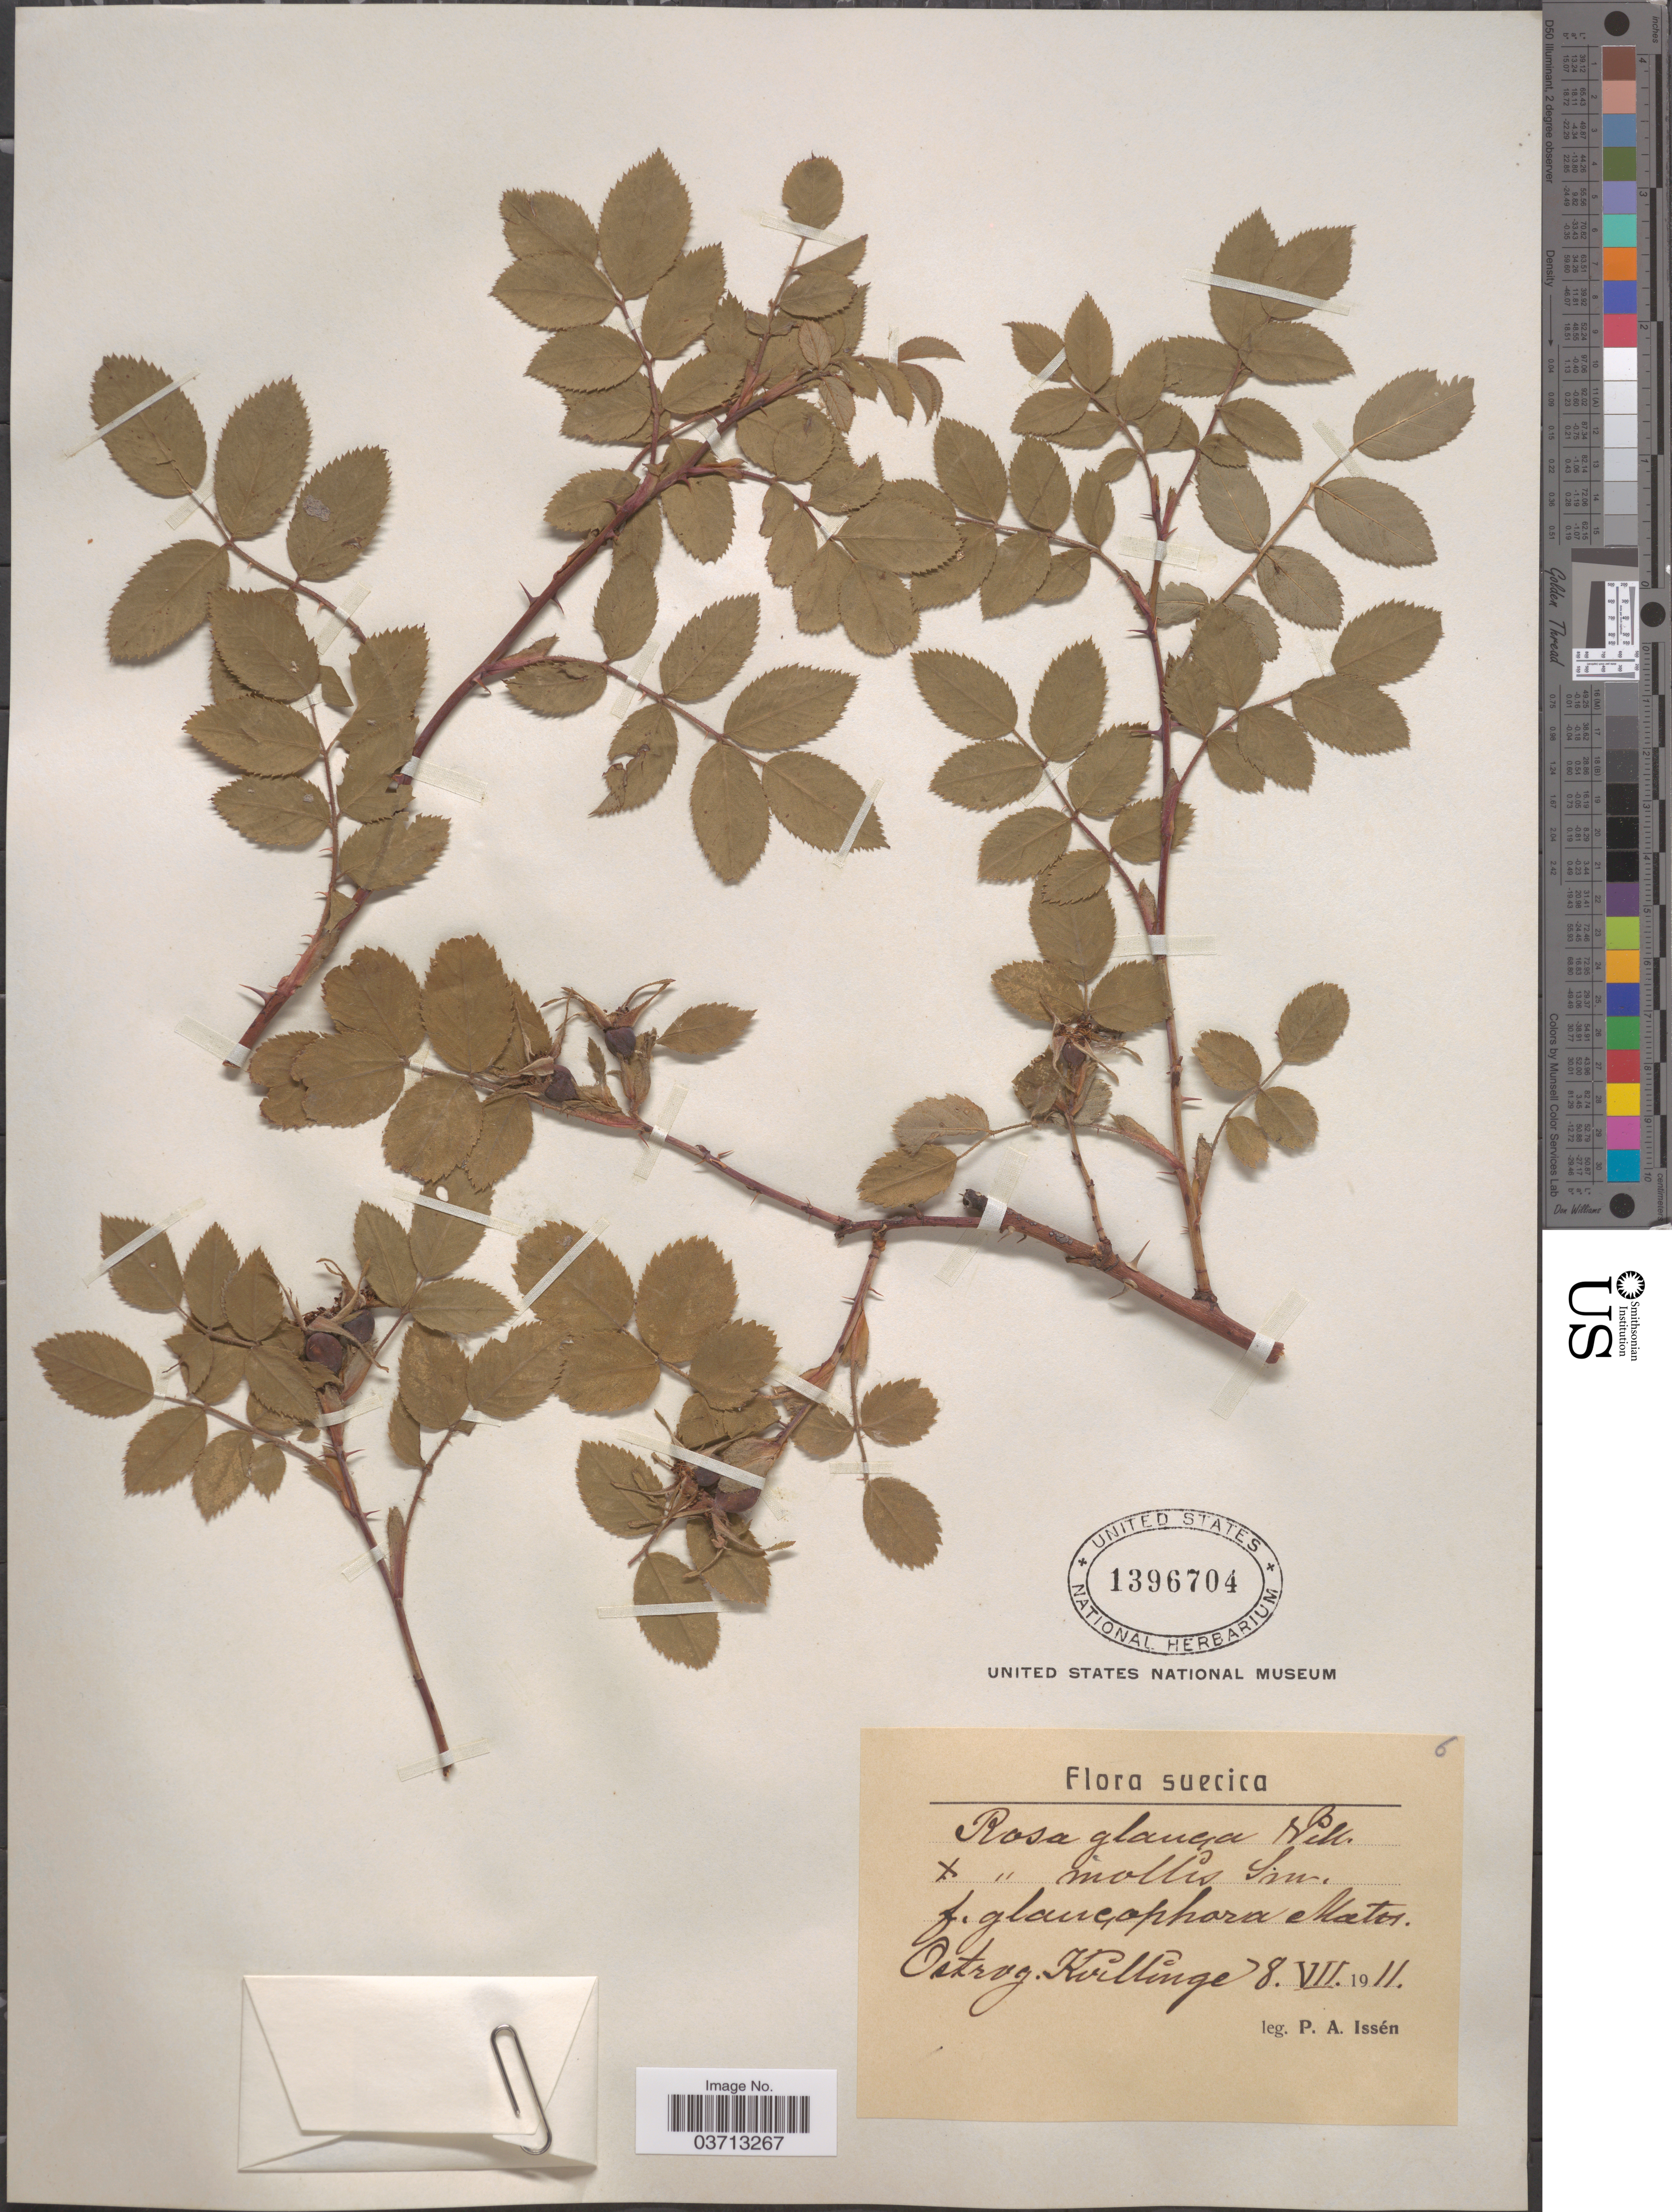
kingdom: Plantae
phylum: Tracheophyta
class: Magnoliopsida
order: Rosales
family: Rosaceae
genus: Rosa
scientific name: Rosa glauca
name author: Pourr.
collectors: P. Issen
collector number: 6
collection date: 1911-07-08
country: Sweden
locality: Suecica. Ostrog. Kvillinge.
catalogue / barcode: US 1396704